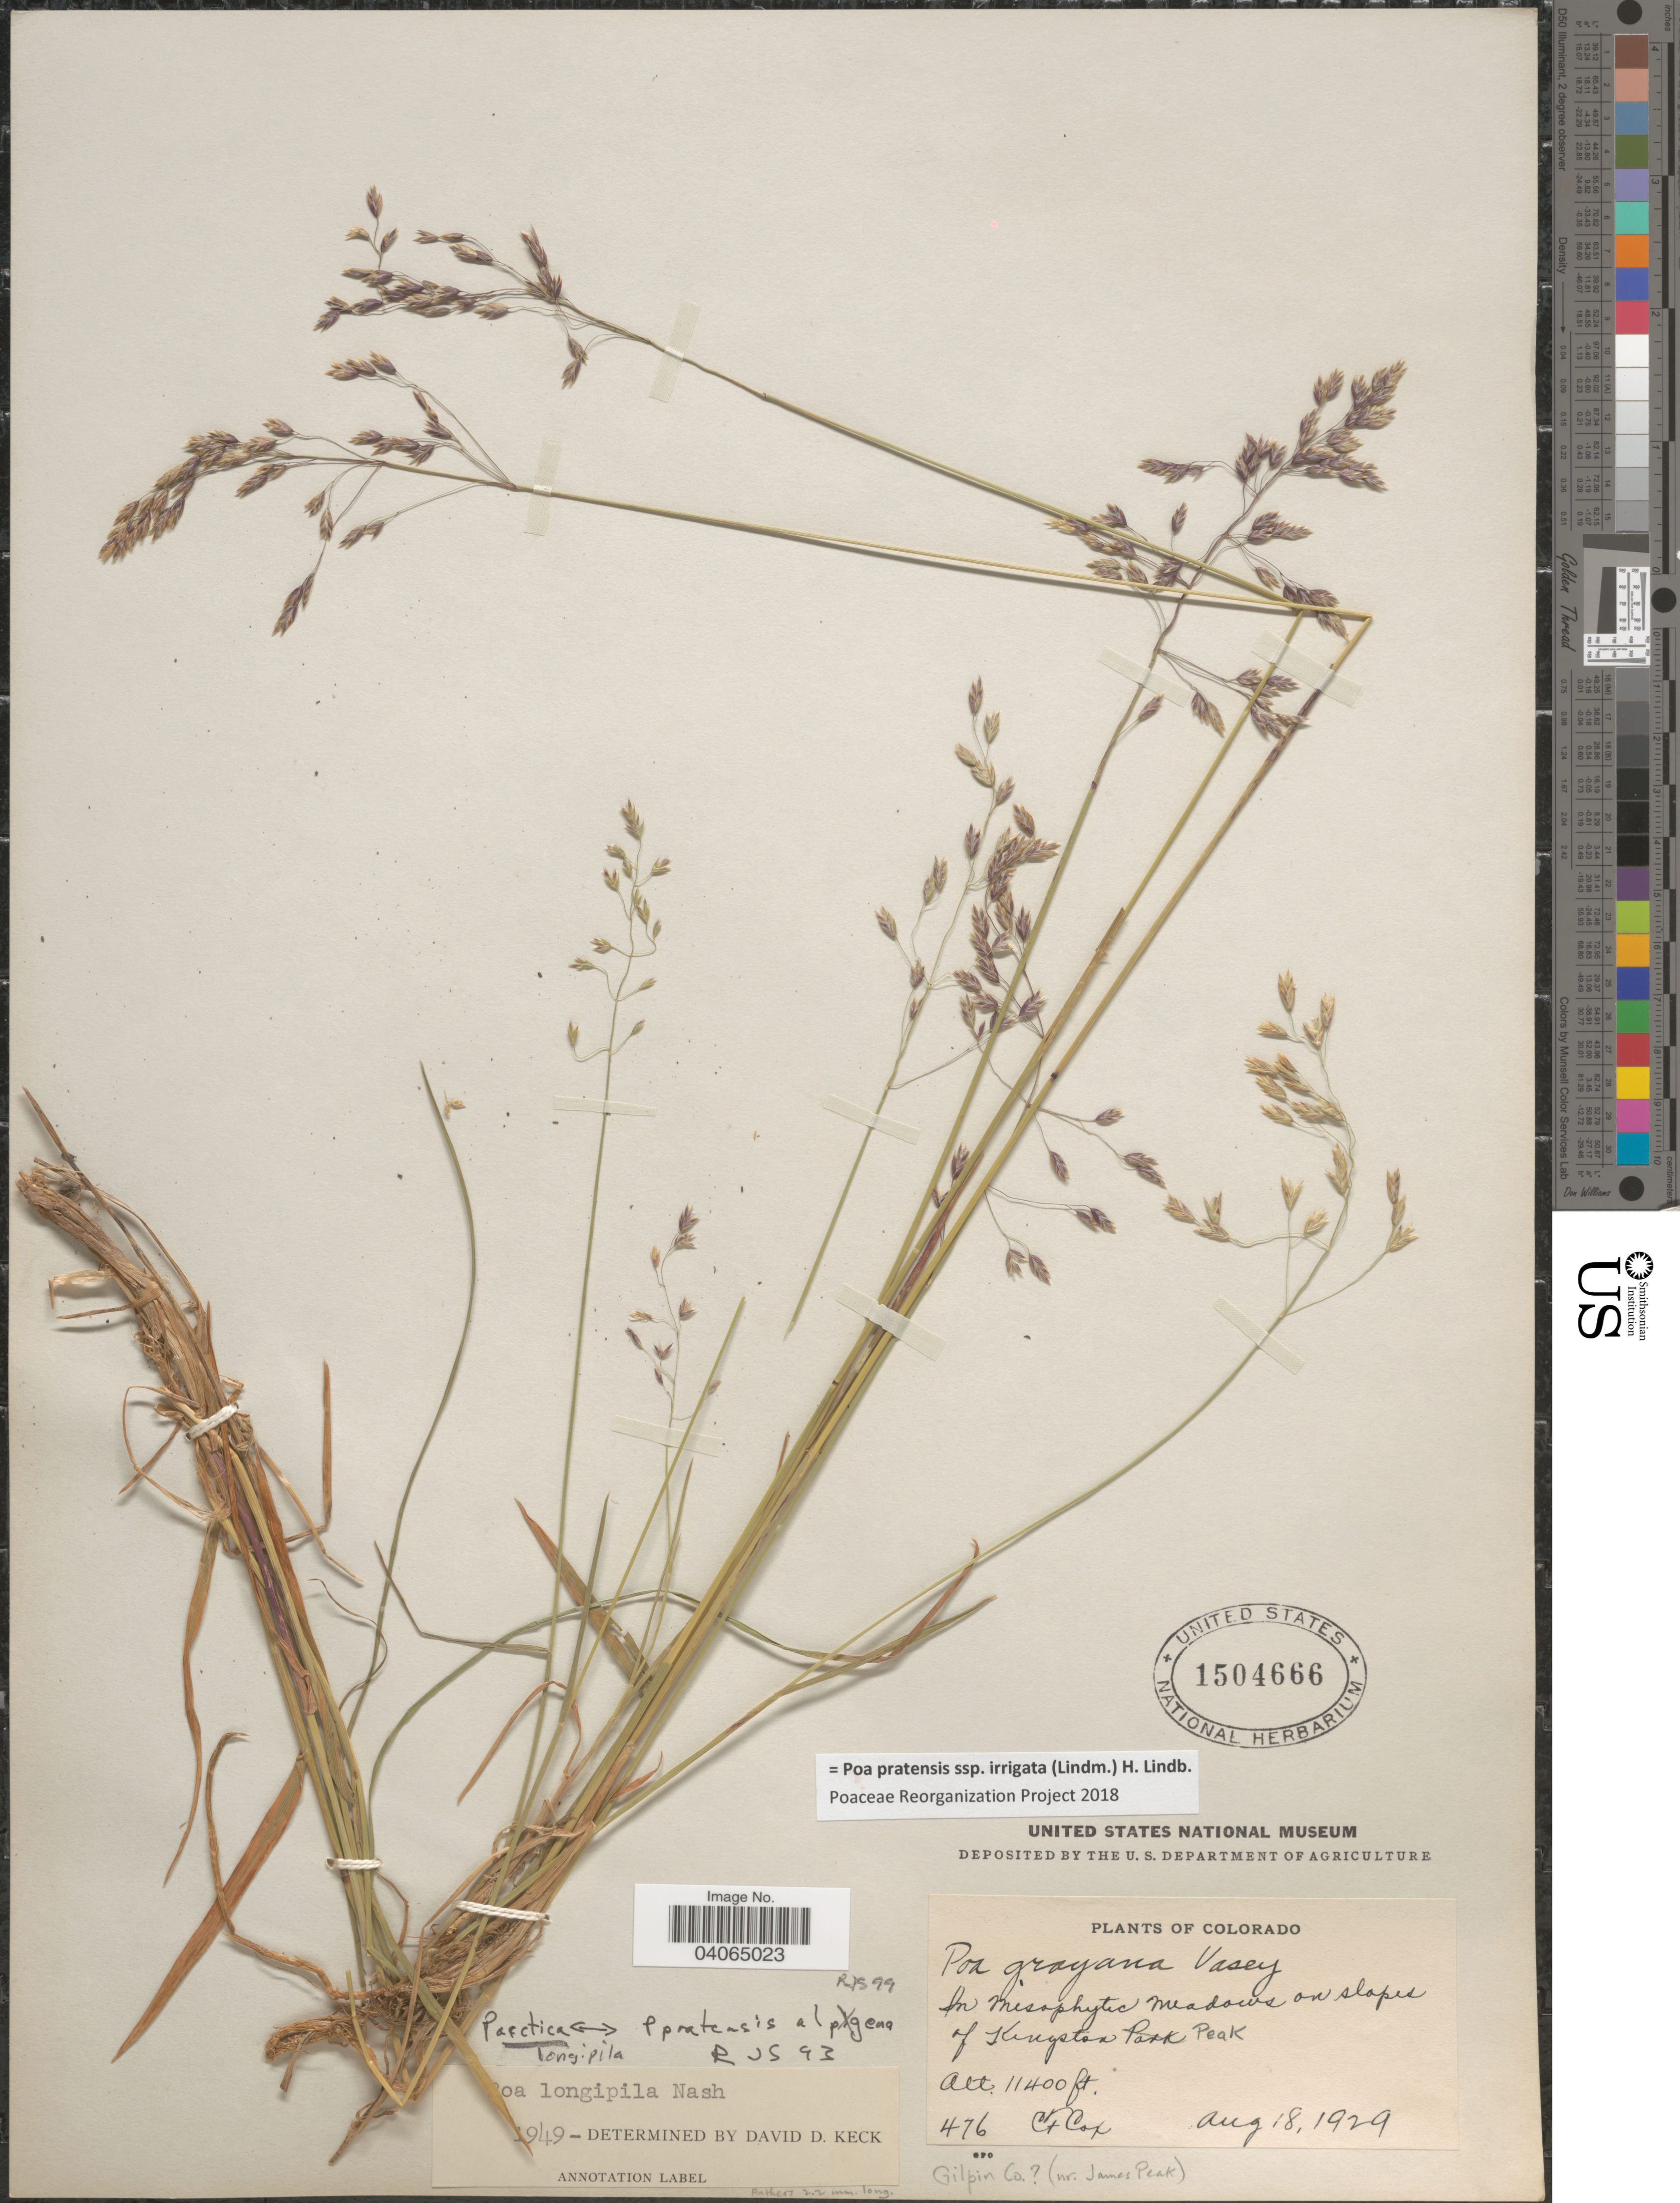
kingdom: Plantae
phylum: Tracheophyta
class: Liliopsida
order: Poales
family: Poaceae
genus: Poa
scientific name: Poa pratensis subsp. irrigata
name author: (Lindm.) H. Lindb.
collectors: C. Cox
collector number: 476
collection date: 1929-08-18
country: United States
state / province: Colorado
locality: On slopes of Kingston Peak. Gilpin Co. [unsure placement] (nr. James Peak).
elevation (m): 3475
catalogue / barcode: US 1504666